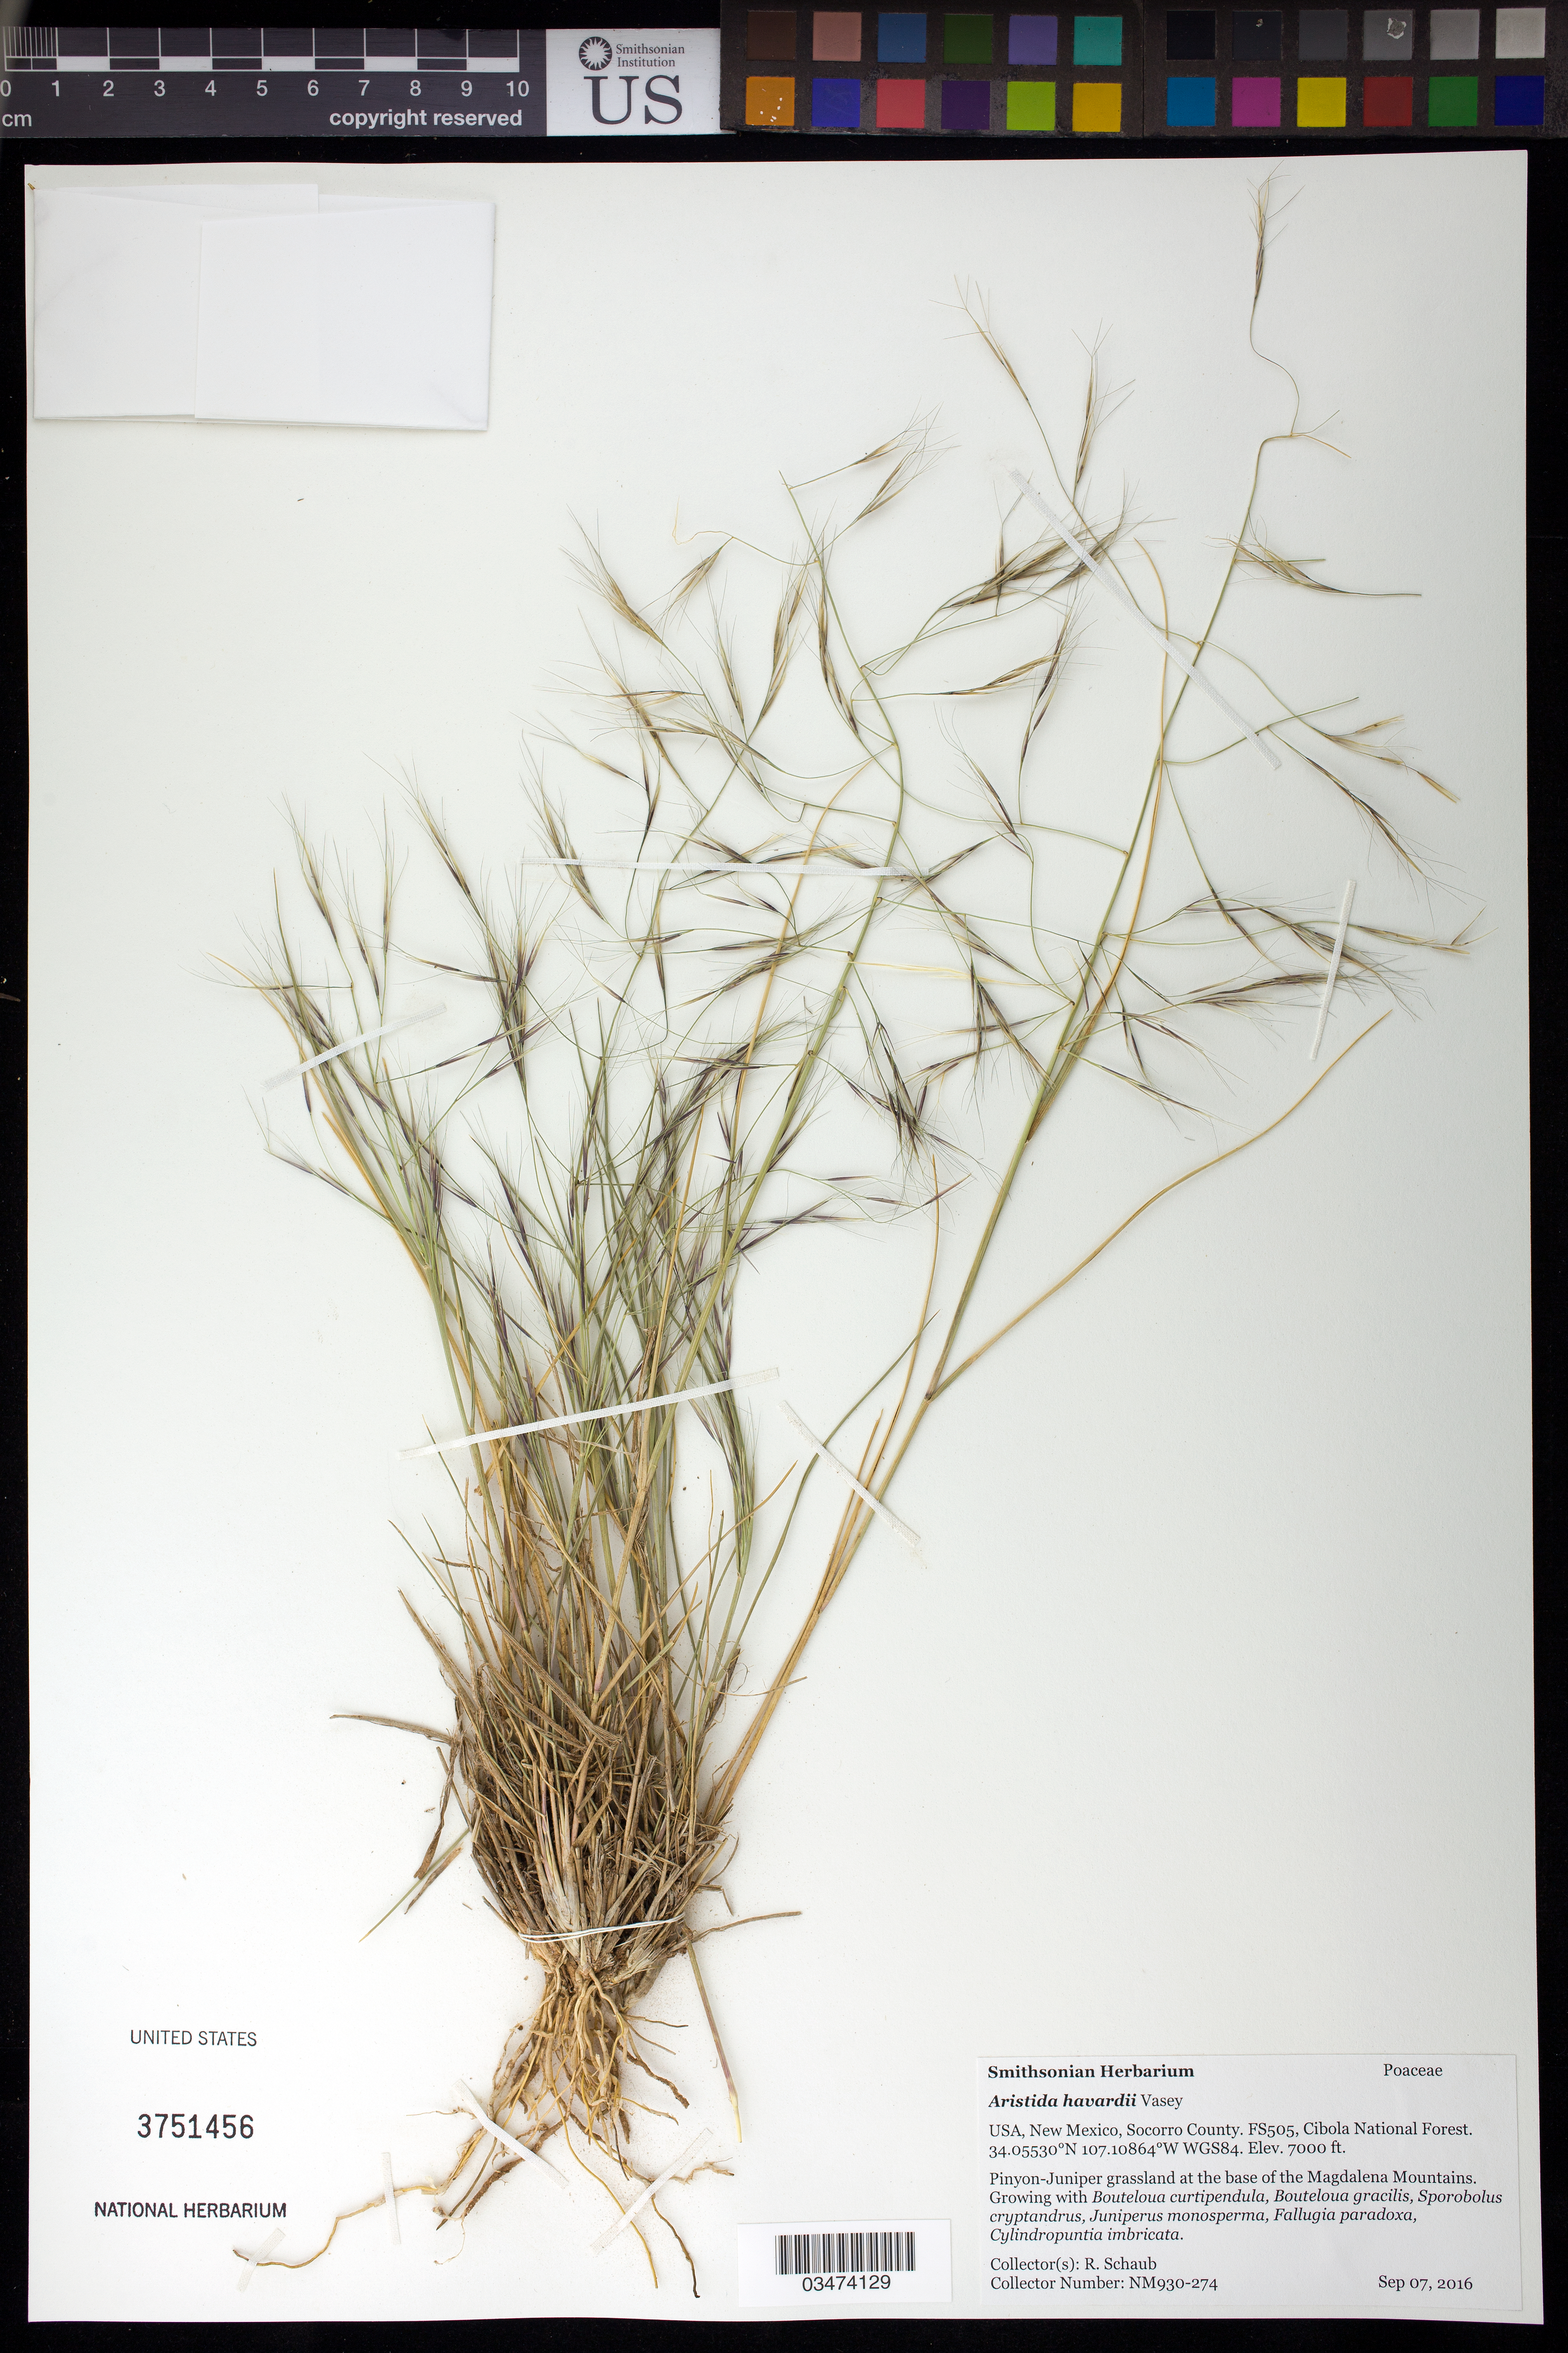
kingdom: Plantae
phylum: Tracheophyta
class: Liliopsida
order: Poales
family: Poaceae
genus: Aristida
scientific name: Aristida havardii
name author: Vasey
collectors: R. Schaub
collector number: NM930-274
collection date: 2016-09-07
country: United States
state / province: New Mexico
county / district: Soccoro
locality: Cibola National Forest, base of the Magdalena Mts.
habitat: Pinyon-Juniper grassland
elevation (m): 2134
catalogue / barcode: US 3751456